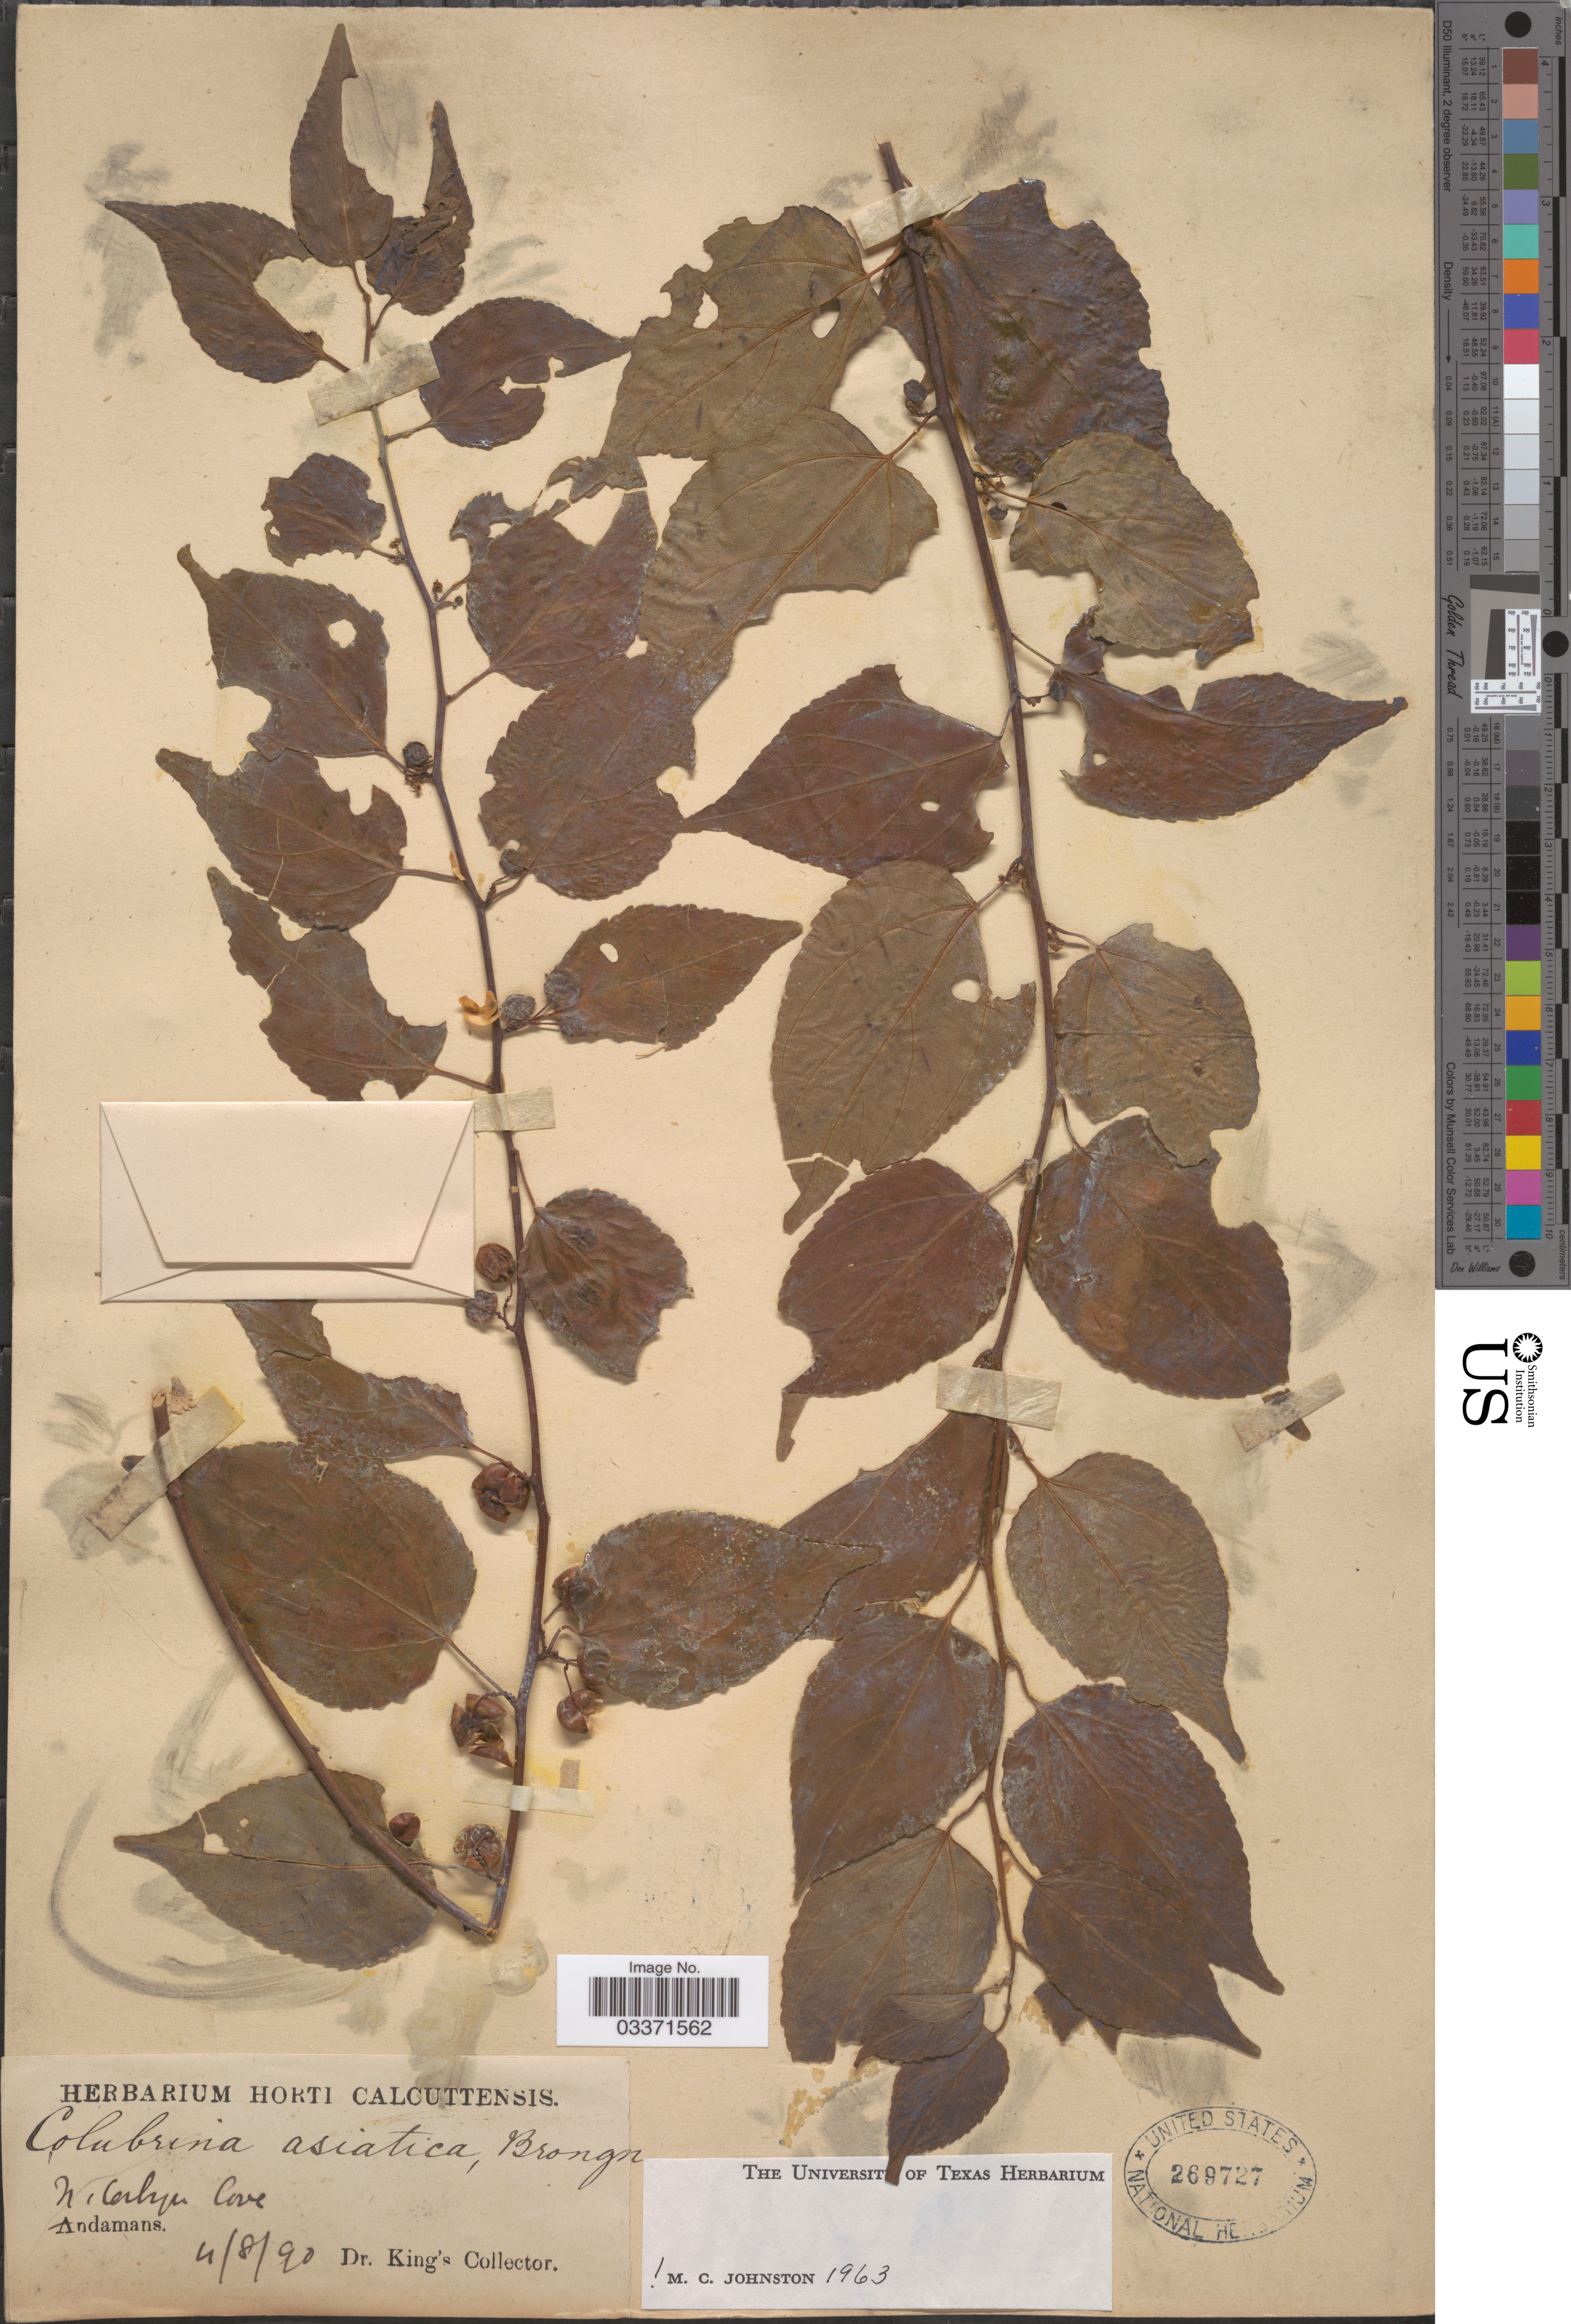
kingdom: Plantae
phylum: Tracheophyta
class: Magnoliopsida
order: Rosales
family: Rhamnaceae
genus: Colubrina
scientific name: Colubrina asiatica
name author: (L.) Brongn.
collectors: Dr. King's collector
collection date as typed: Transcribed d/m/y: 4/8/90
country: India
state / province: Andaman and Nicobar Islands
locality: N. [illegible text] Cove, Andamans.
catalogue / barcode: US 269727